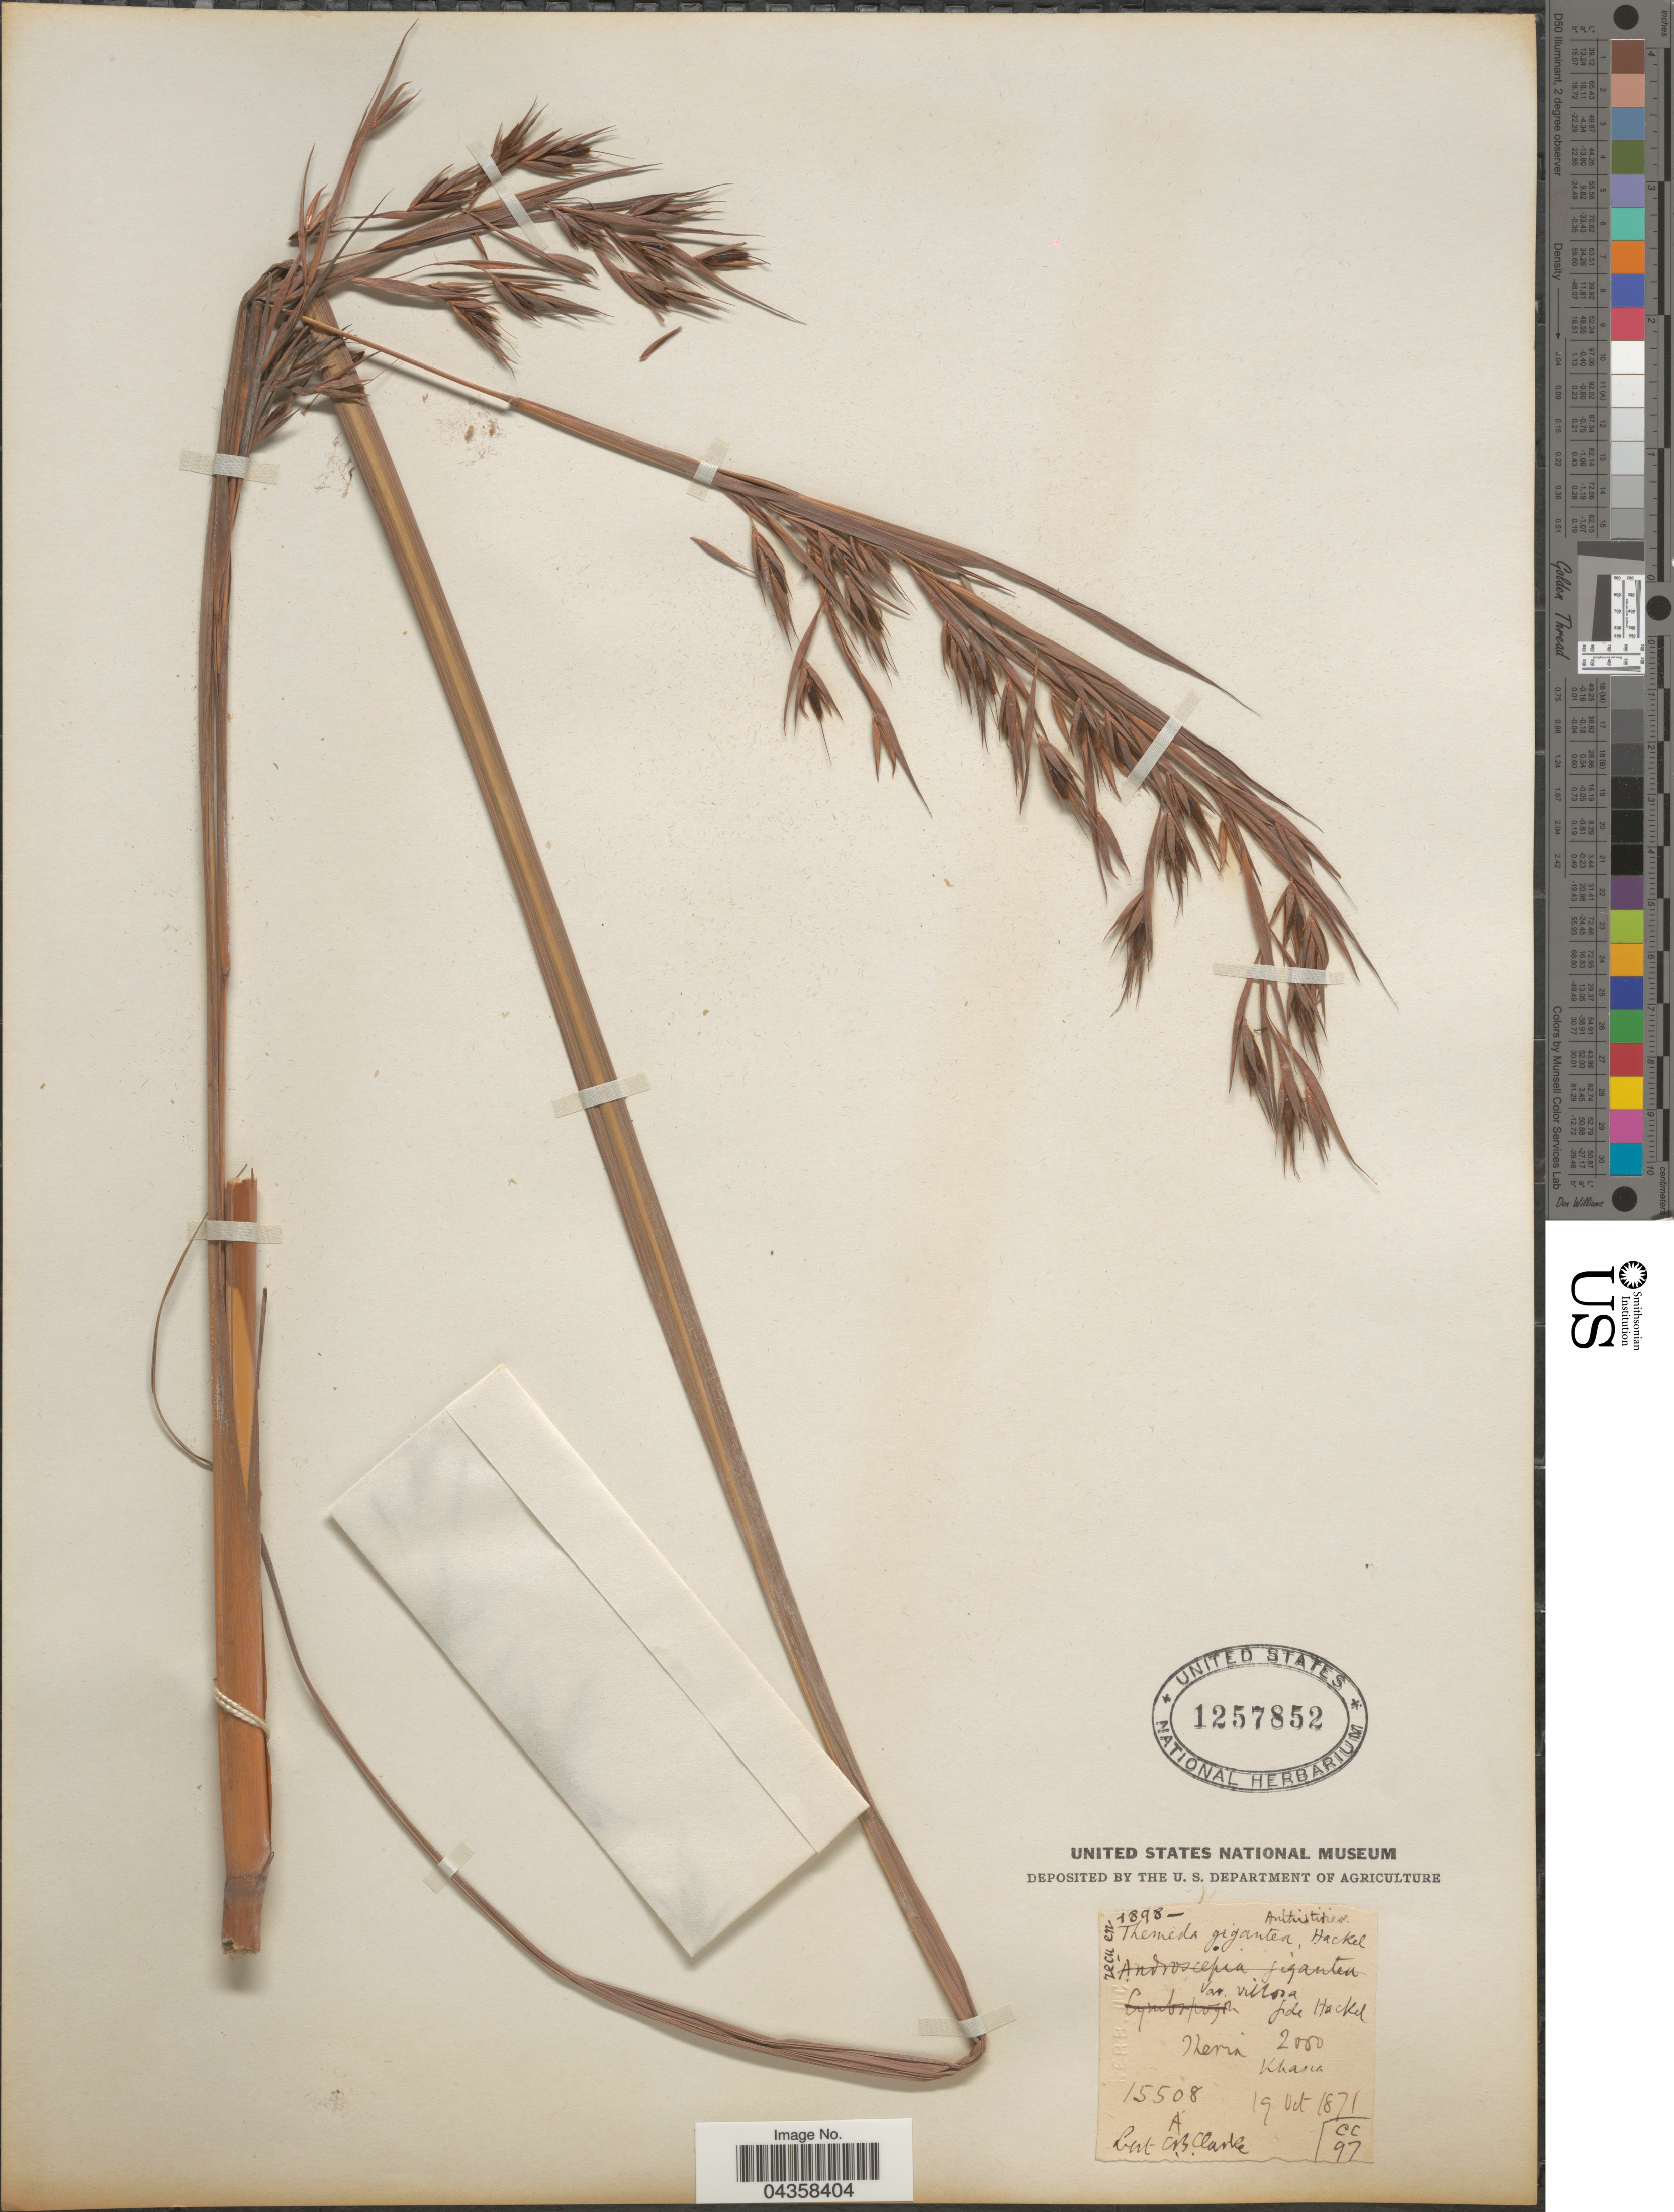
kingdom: Plantae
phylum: Tracheophyta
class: Liliopsida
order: Poales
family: Poaceae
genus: Themeda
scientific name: Themeda villosa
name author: (Lam.) A. Camus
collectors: C. B. Clarke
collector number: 15508A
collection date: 1871-10-19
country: India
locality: Jheria Khasia.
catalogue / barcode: US 1257852